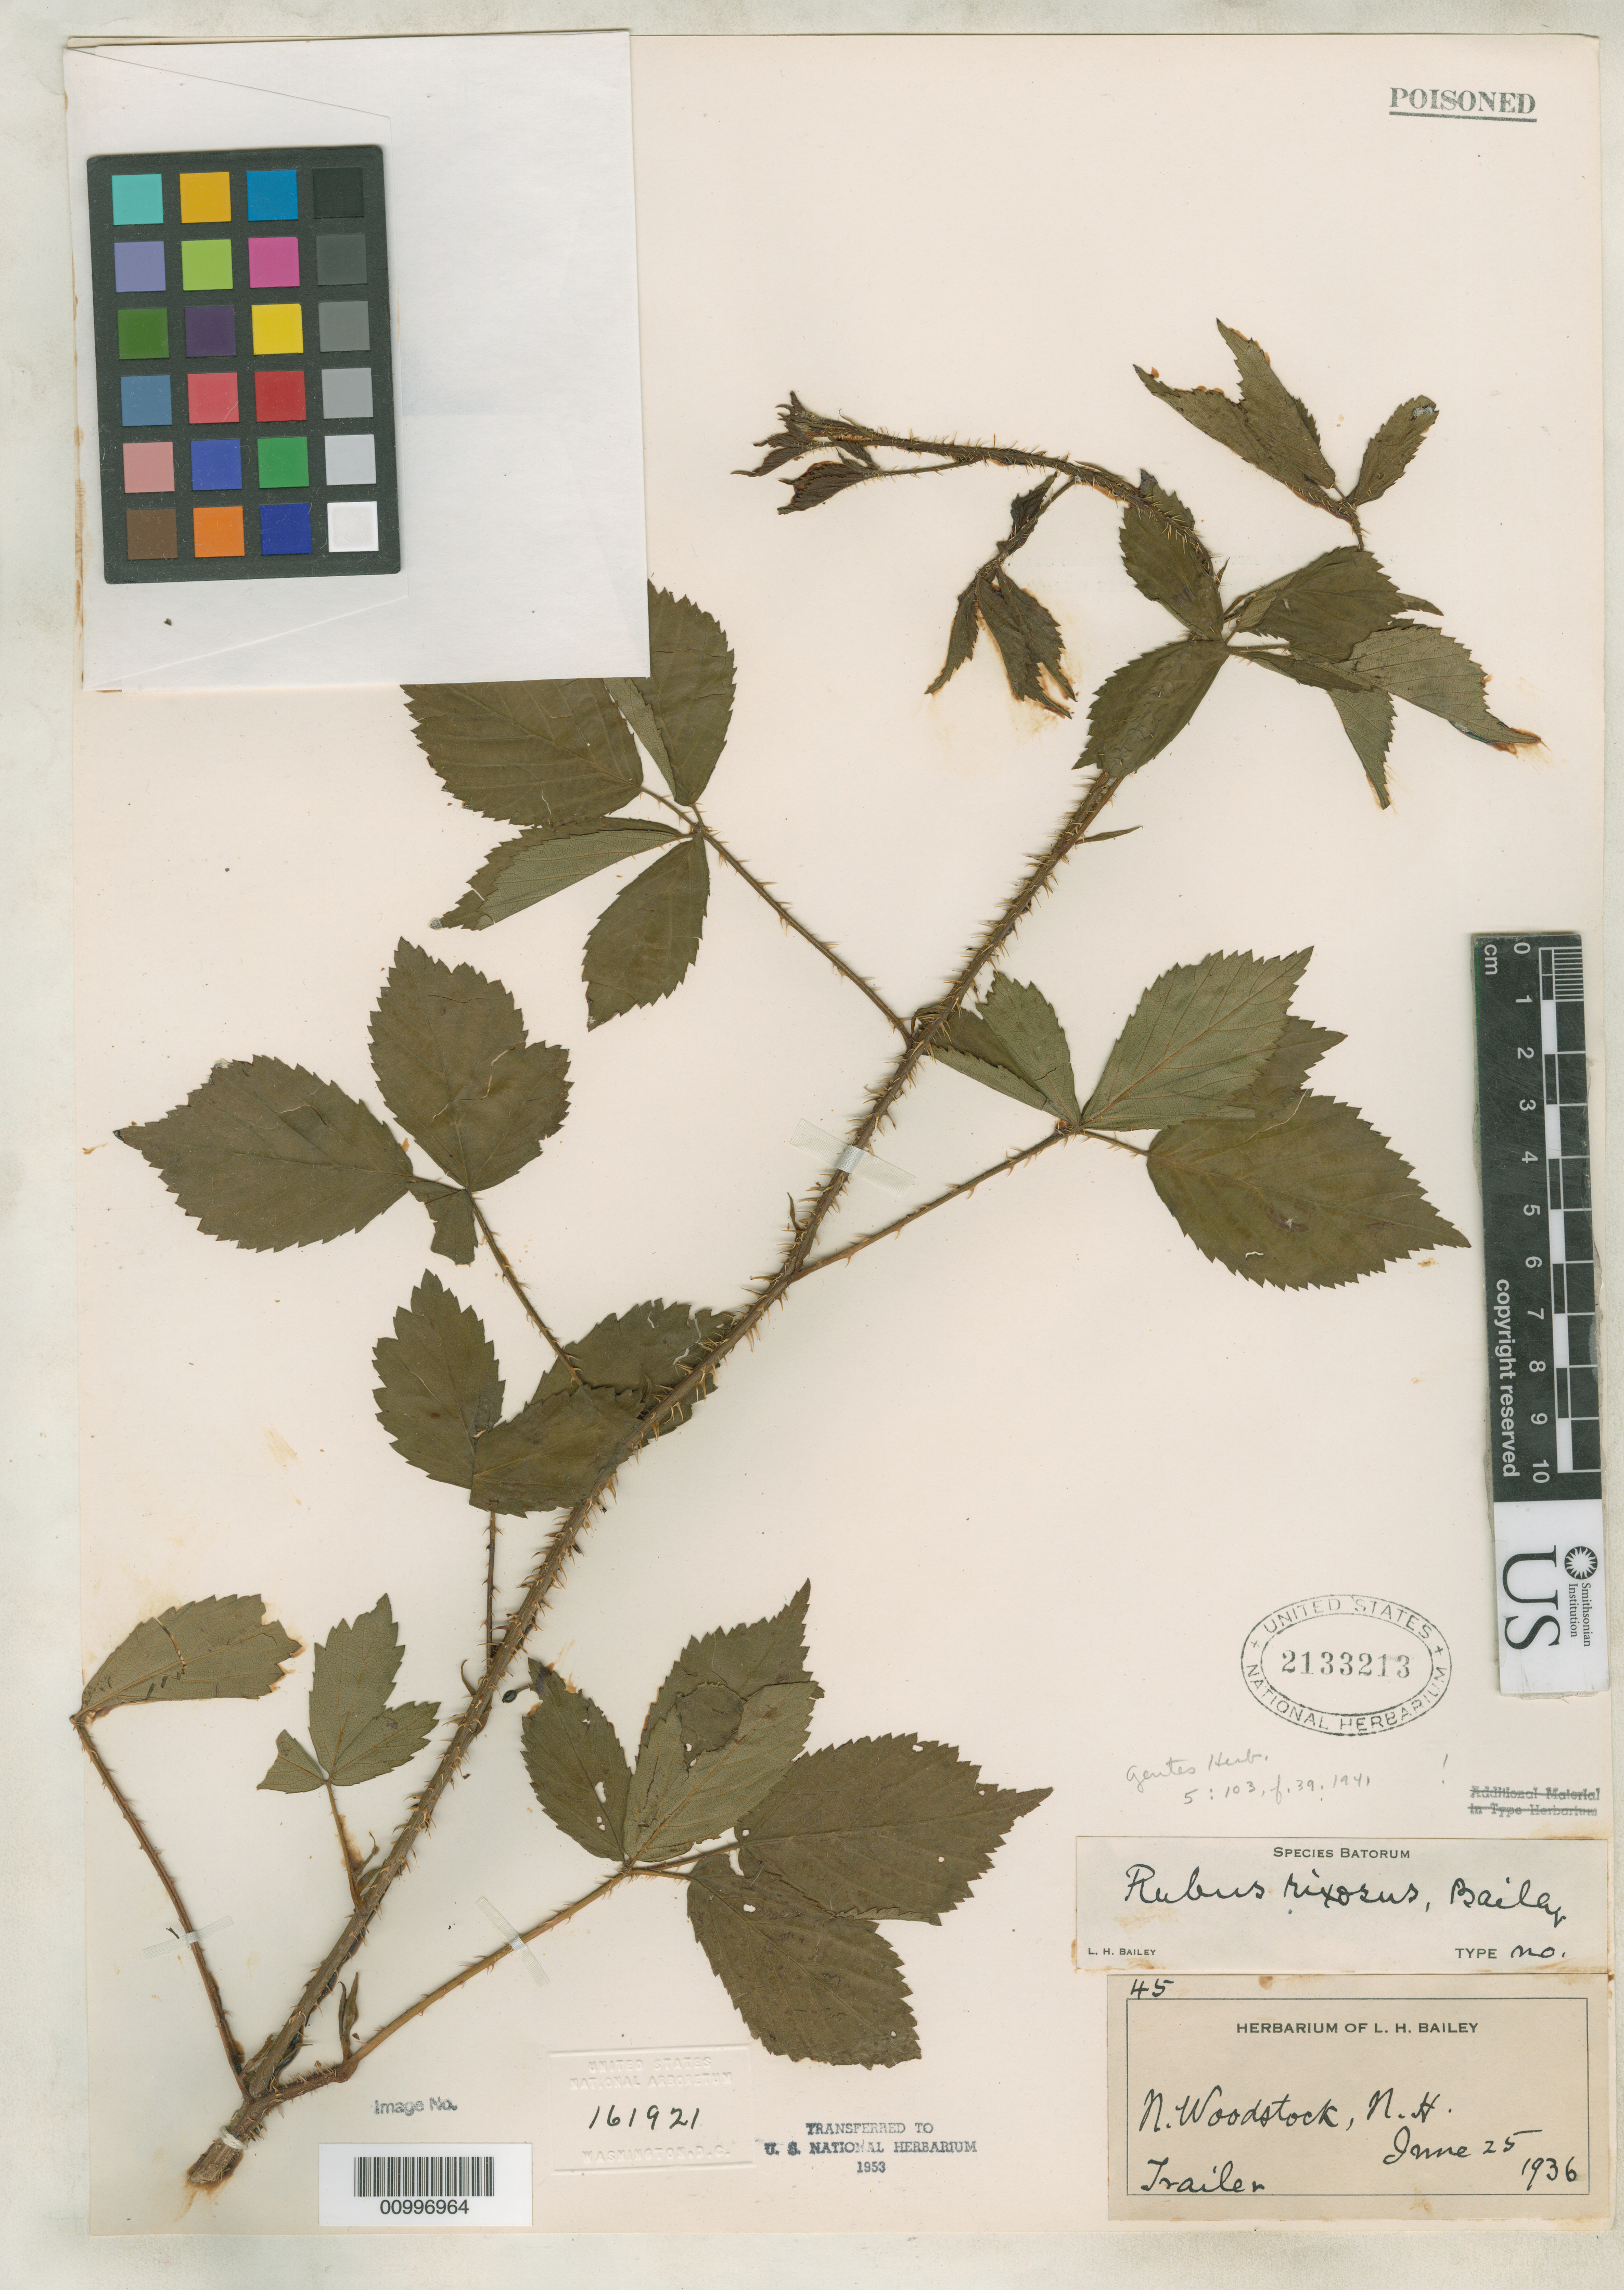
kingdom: Plantae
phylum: Tracheophyta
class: Magnoliopsida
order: Rosales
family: Rosaceae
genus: Rubus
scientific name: Rubus rixosus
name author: L.H. Bailey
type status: Isotype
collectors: L. H. Bailey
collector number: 45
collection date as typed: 25 Jun 1936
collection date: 1936-06-25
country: United States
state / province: New Hampshire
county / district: Grafton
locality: North Woodstock.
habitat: Dry bank.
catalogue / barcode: US 2133213